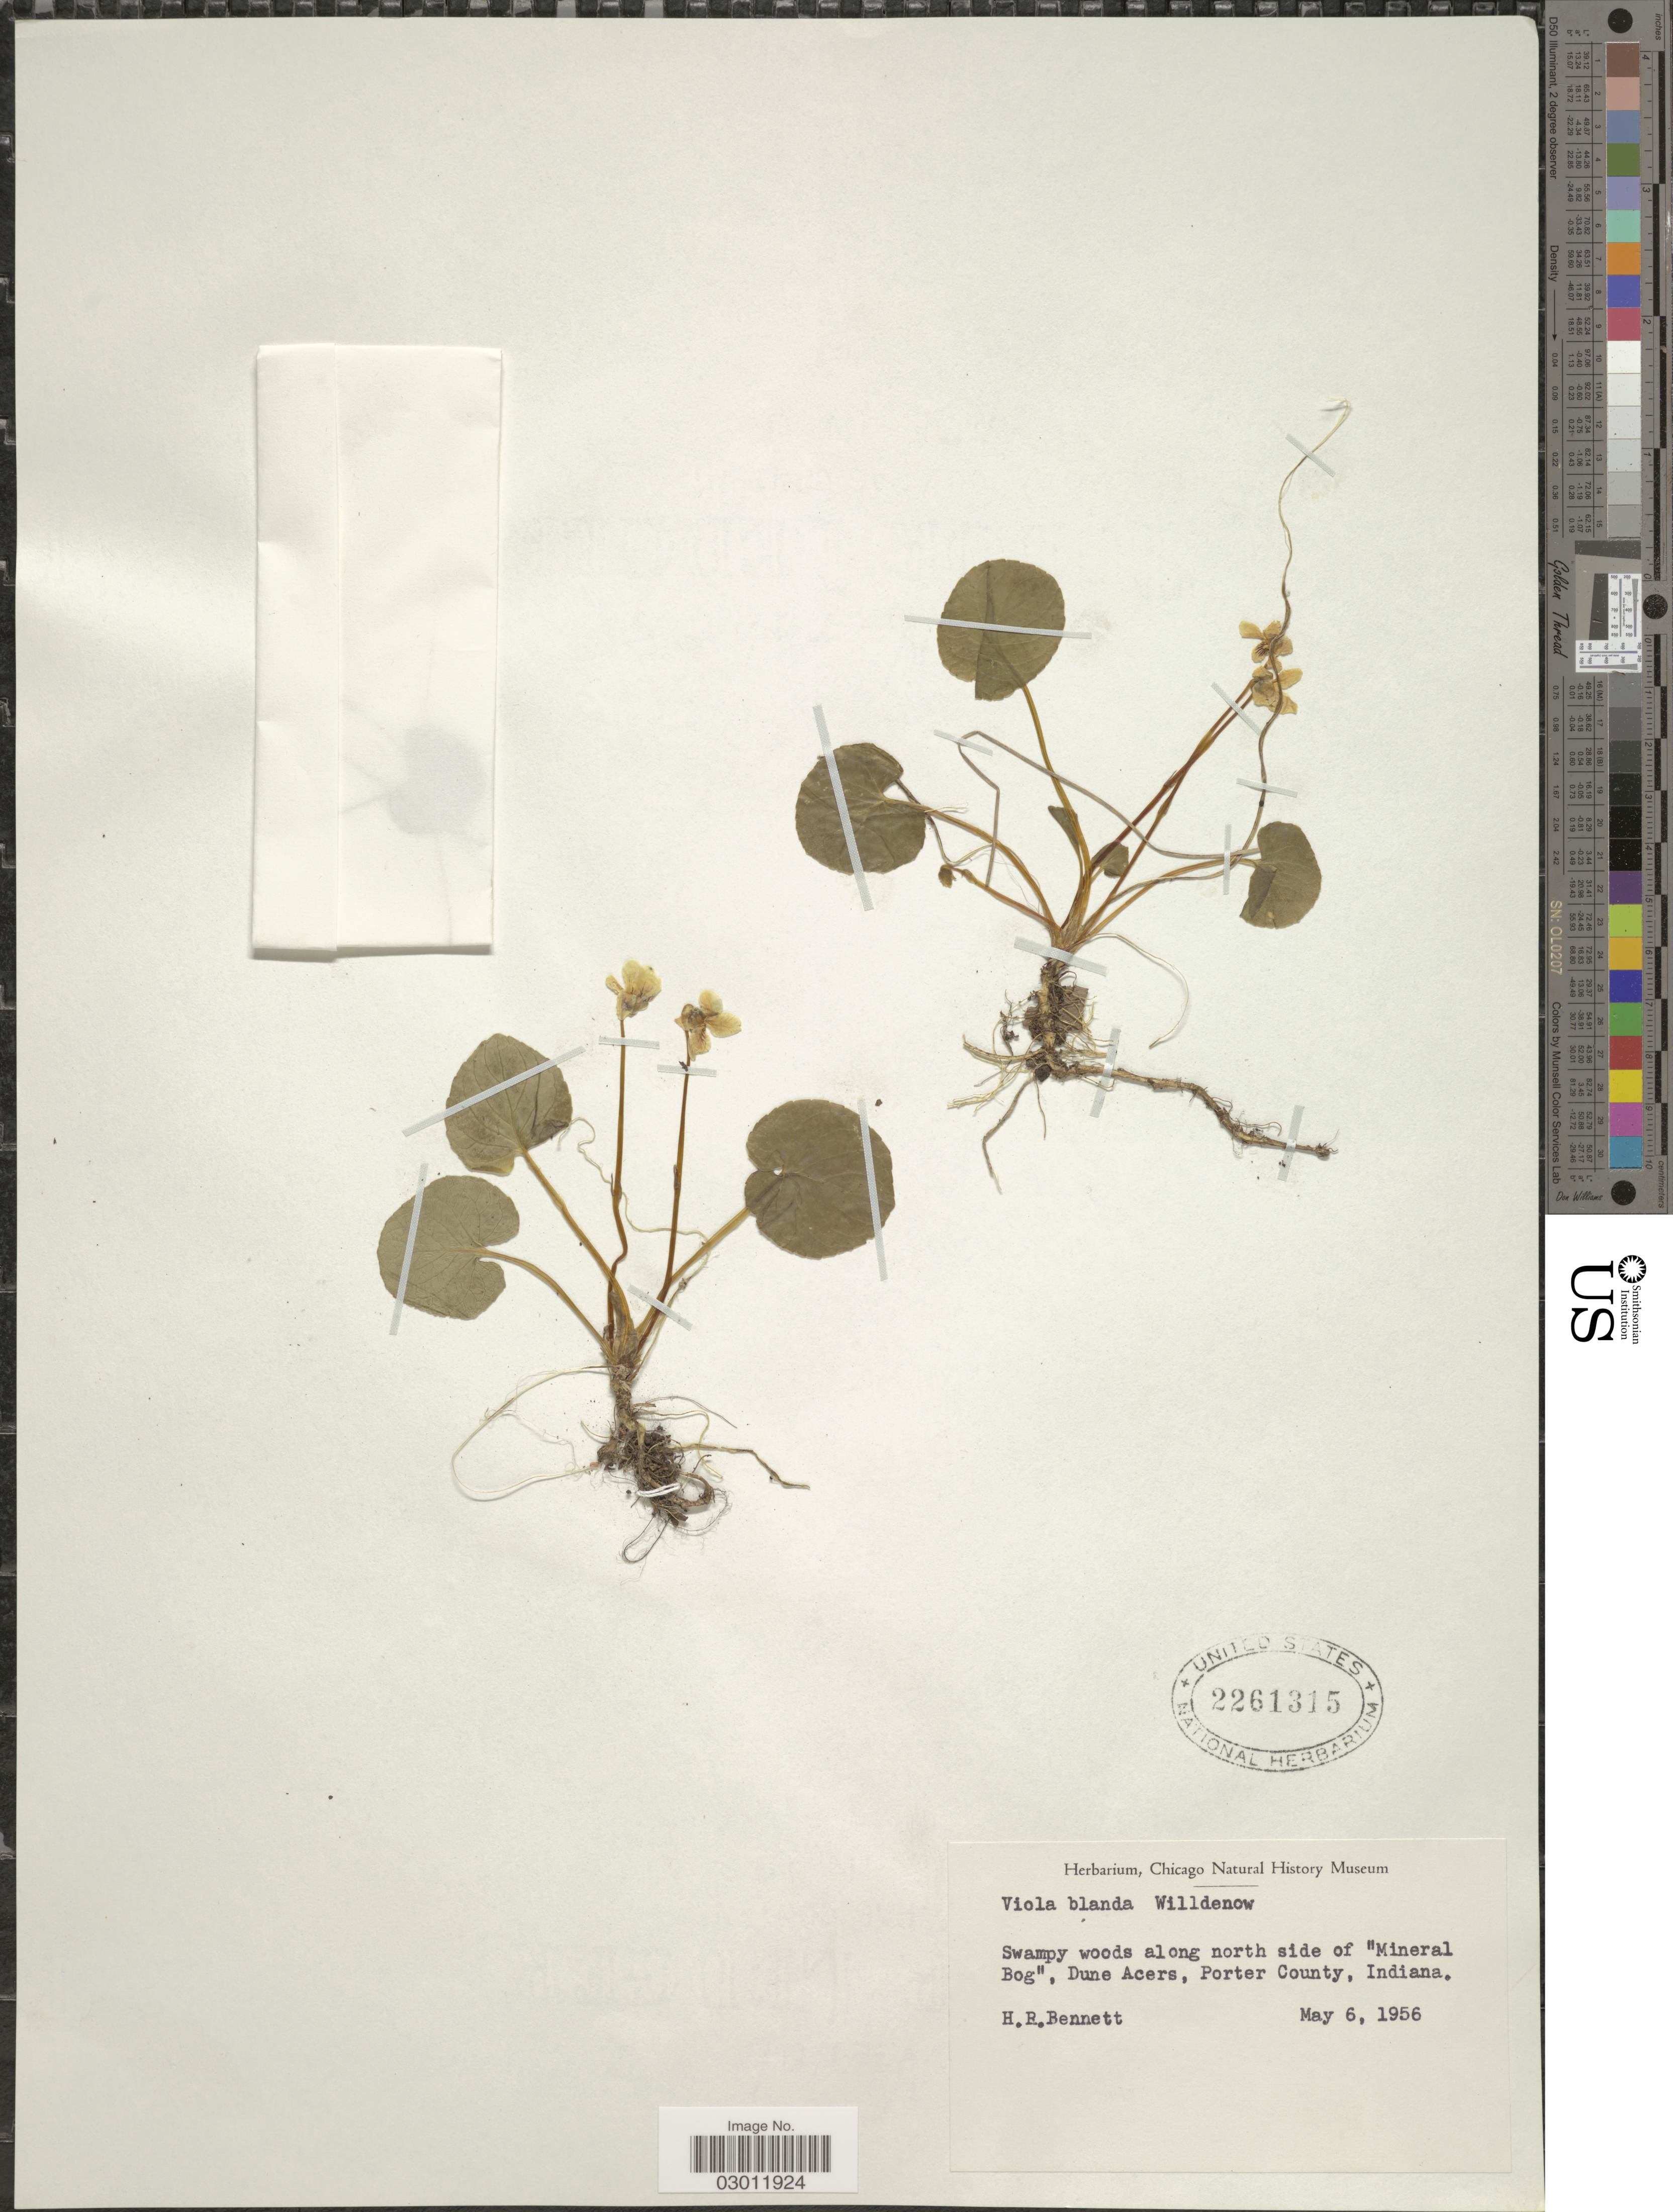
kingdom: Plantae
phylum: Tracheophyta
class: Magnoliopsida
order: Malpighiales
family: Violaceae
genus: Viola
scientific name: Viola blanda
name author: Willd.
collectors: H. R. Bennett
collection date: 1956-05-06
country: United States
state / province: Indiana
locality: Along north side of "Mineral Bog", Dune Acers, Porter County.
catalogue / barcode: US 2261315